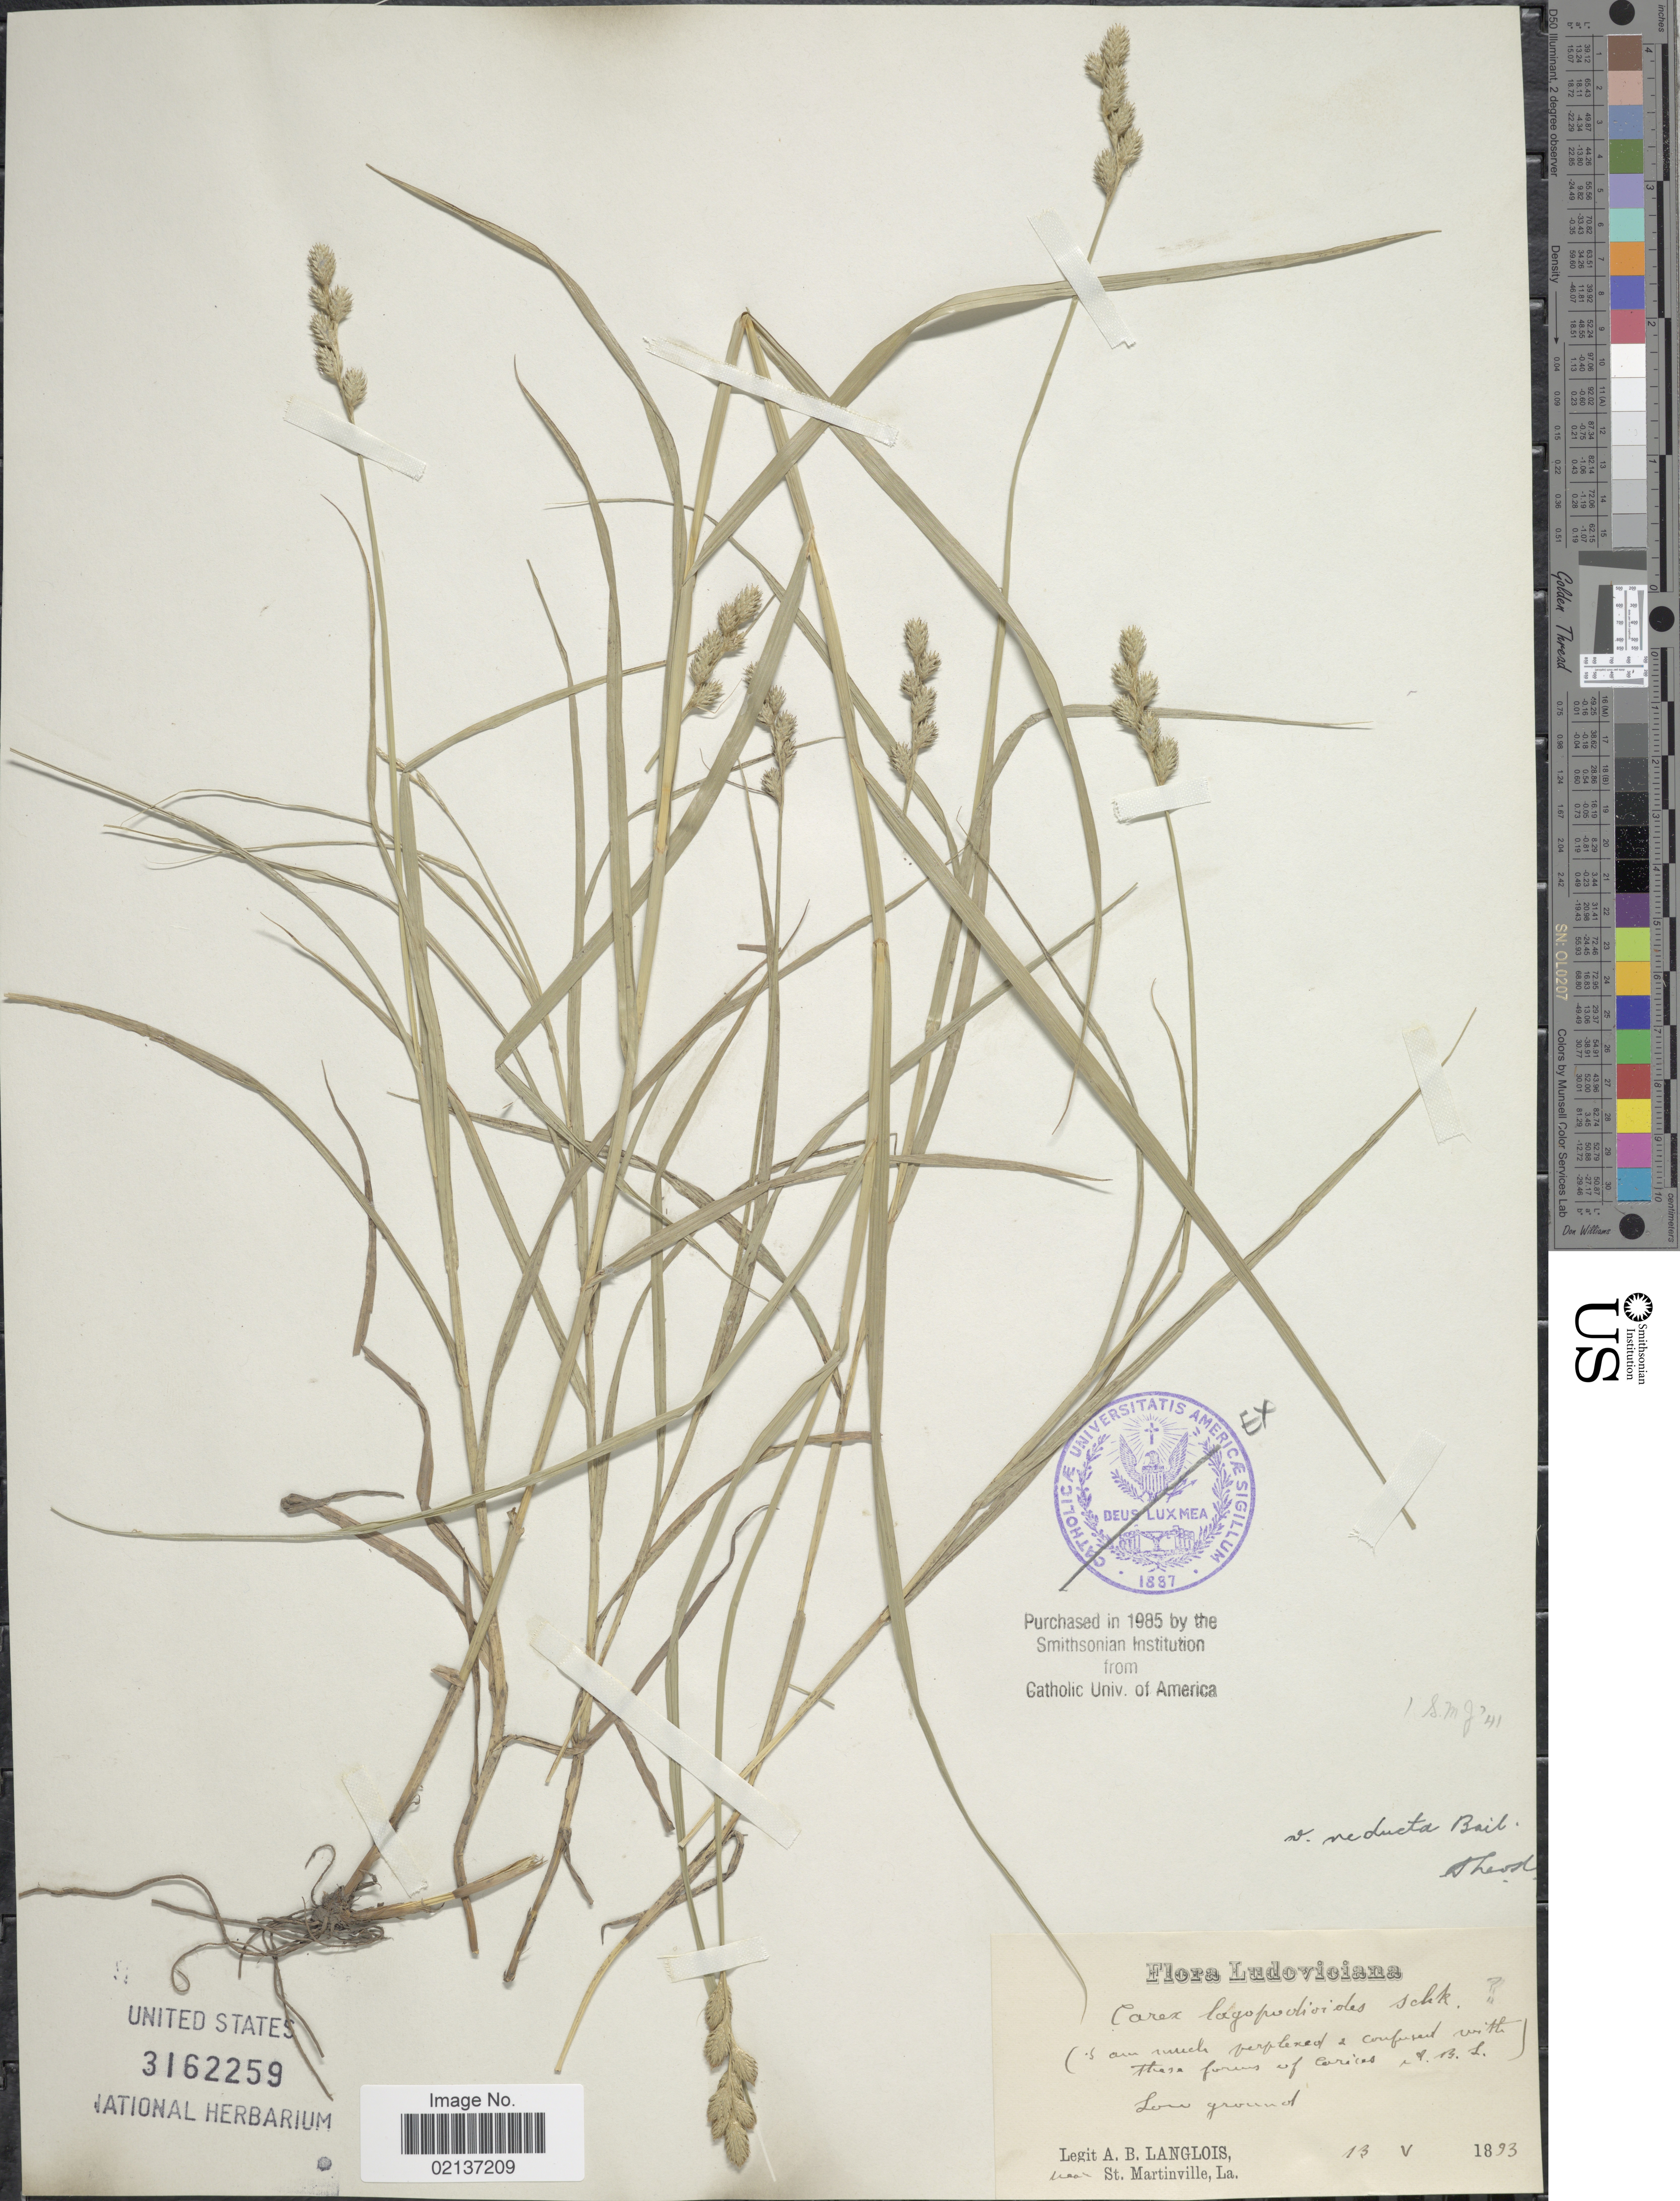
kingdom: Plantae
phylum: Tracheophyta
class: Liliopsida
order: Poales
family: Cyperaceae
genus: Carex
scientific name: Carex tribuloides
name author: Wahlenb.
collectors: A. Langlois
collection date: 1893-05-13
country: United States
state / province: Louisiana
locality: low ground, near St. Martinville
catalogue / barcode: US 3162259